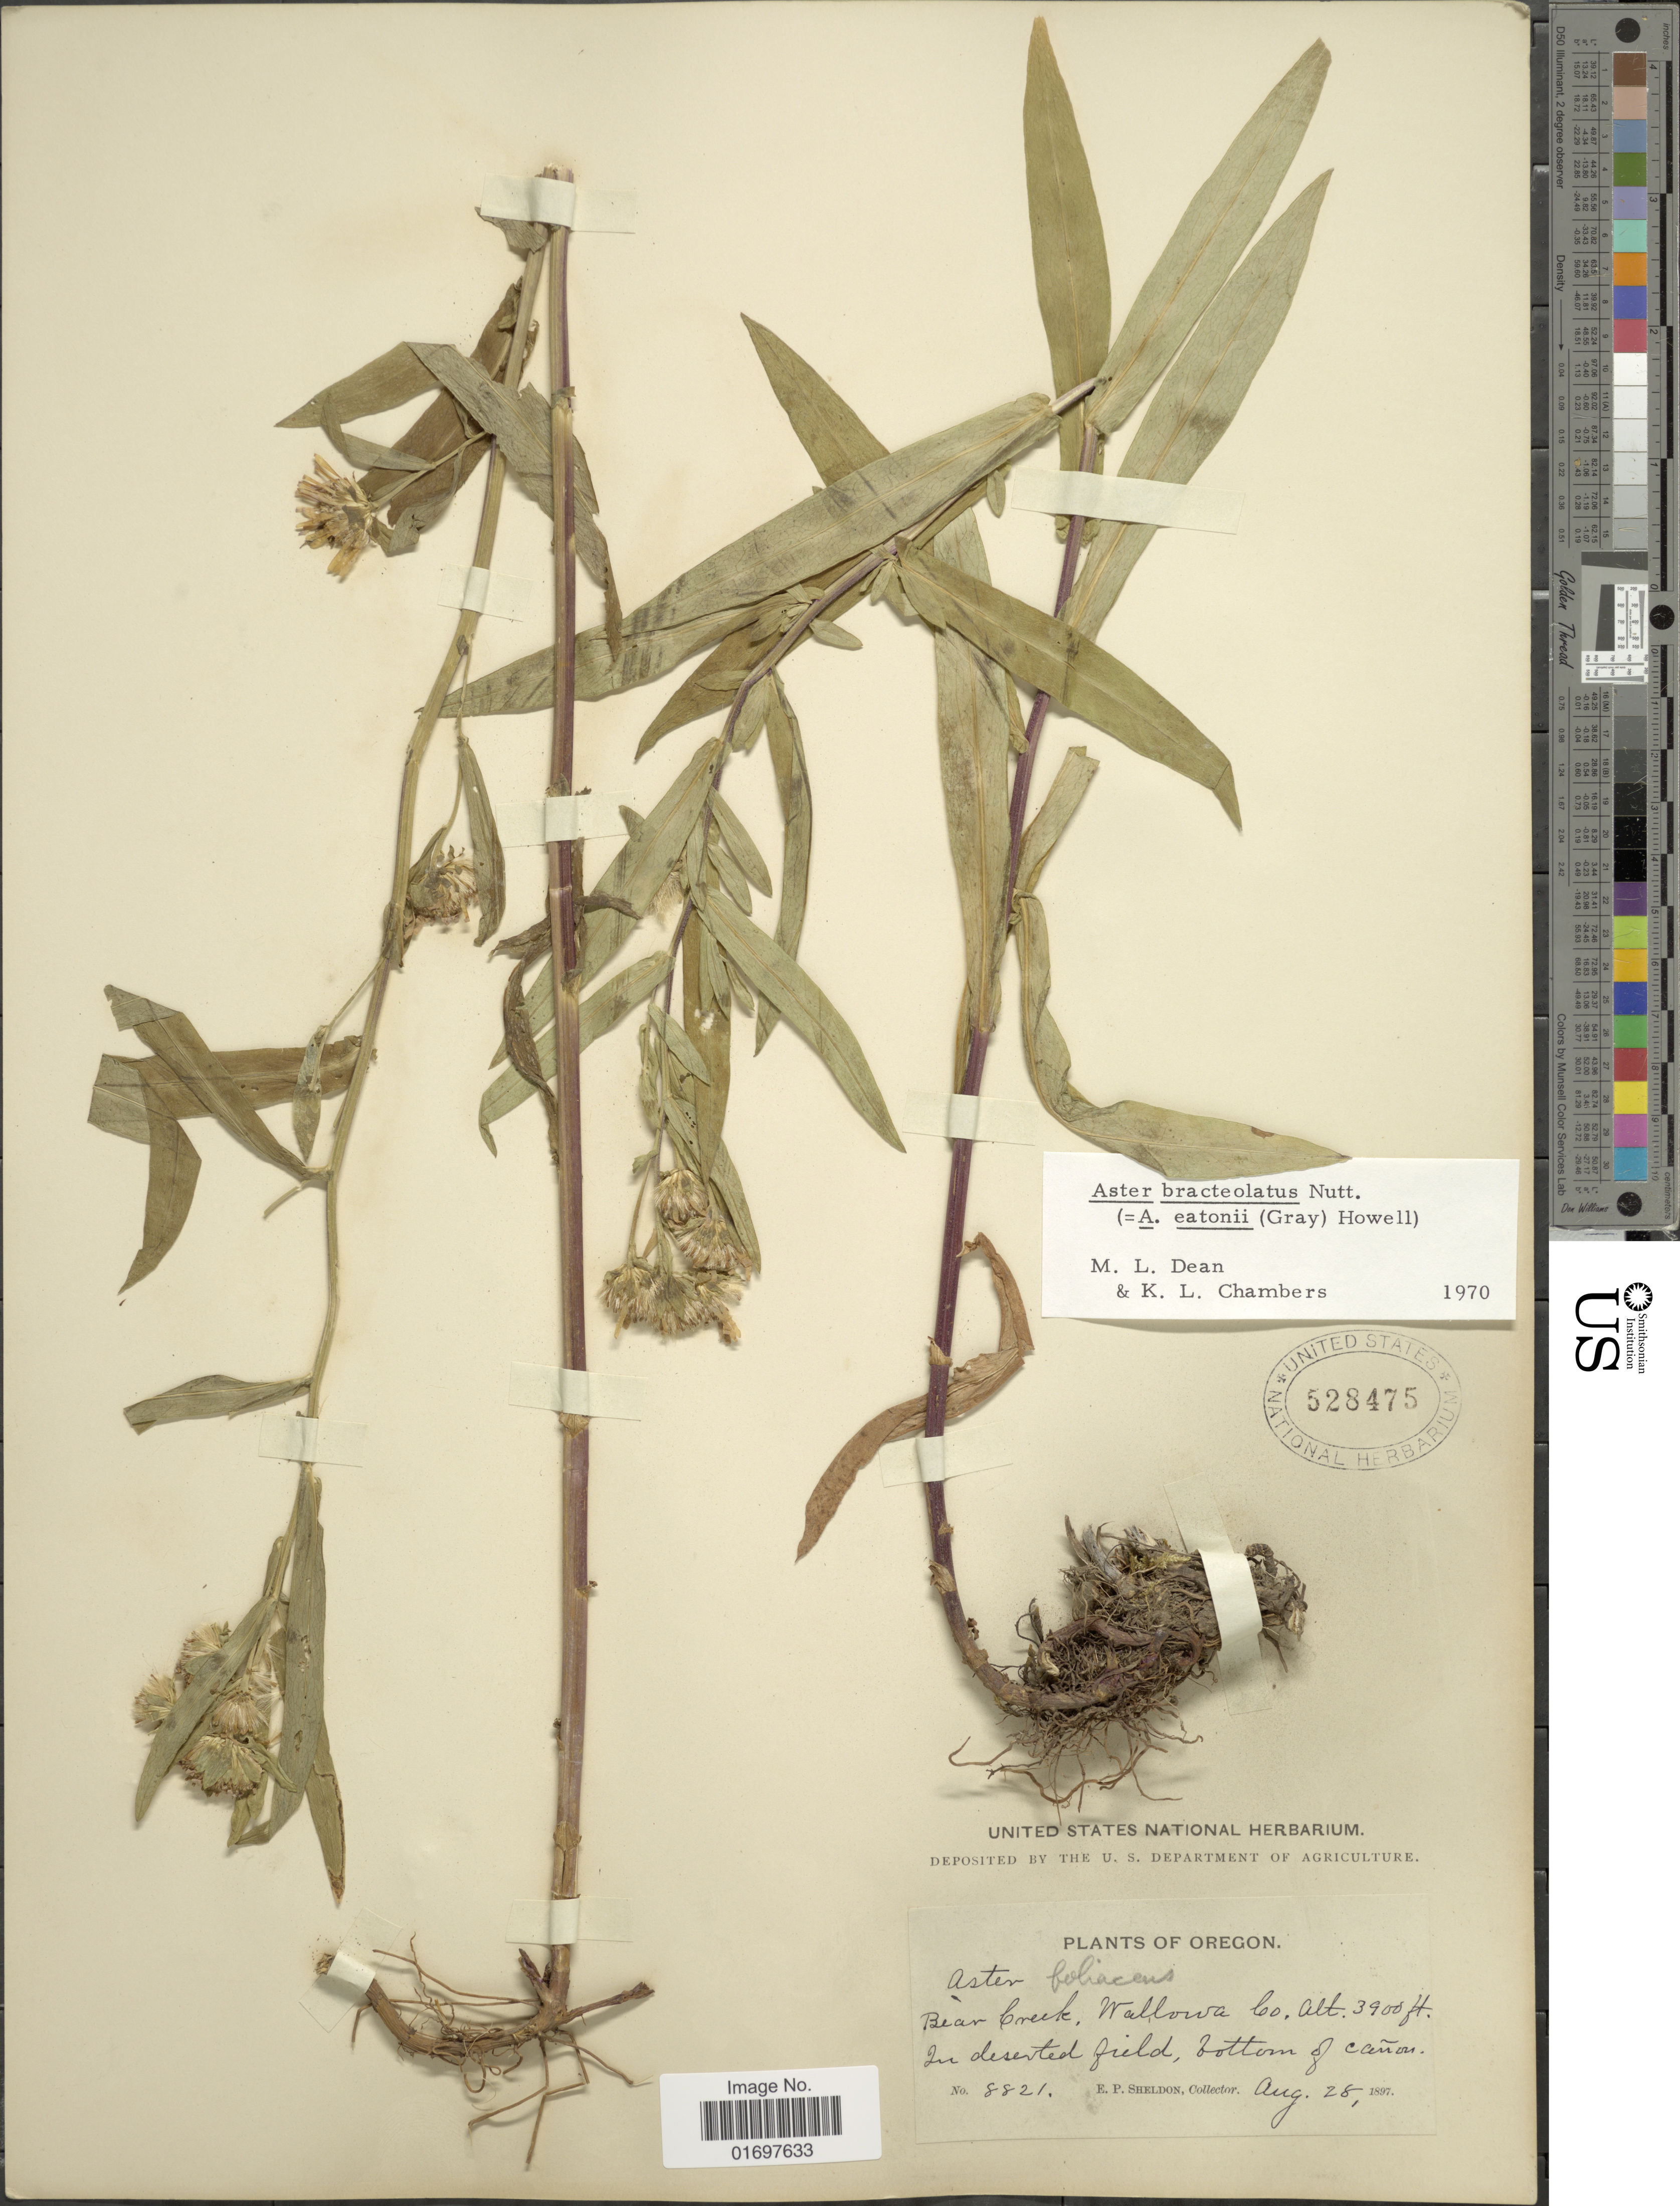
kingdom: Plantae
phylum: Tracheophyta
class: Magnoliopsida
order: Asterales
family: Asteraceae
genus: Symphyotrichum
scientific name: Symphyotrichum bracteolatum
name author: (Nutt.) G.L. Nesom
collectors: E. P. Sheldon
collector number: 8821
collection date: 1897-08-28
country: United States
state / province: Oregon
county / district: Wallowa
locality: Bear Creek, Wallowa Co. In deserted field, bottom of canon.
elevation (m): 1189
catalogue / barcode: US 528475